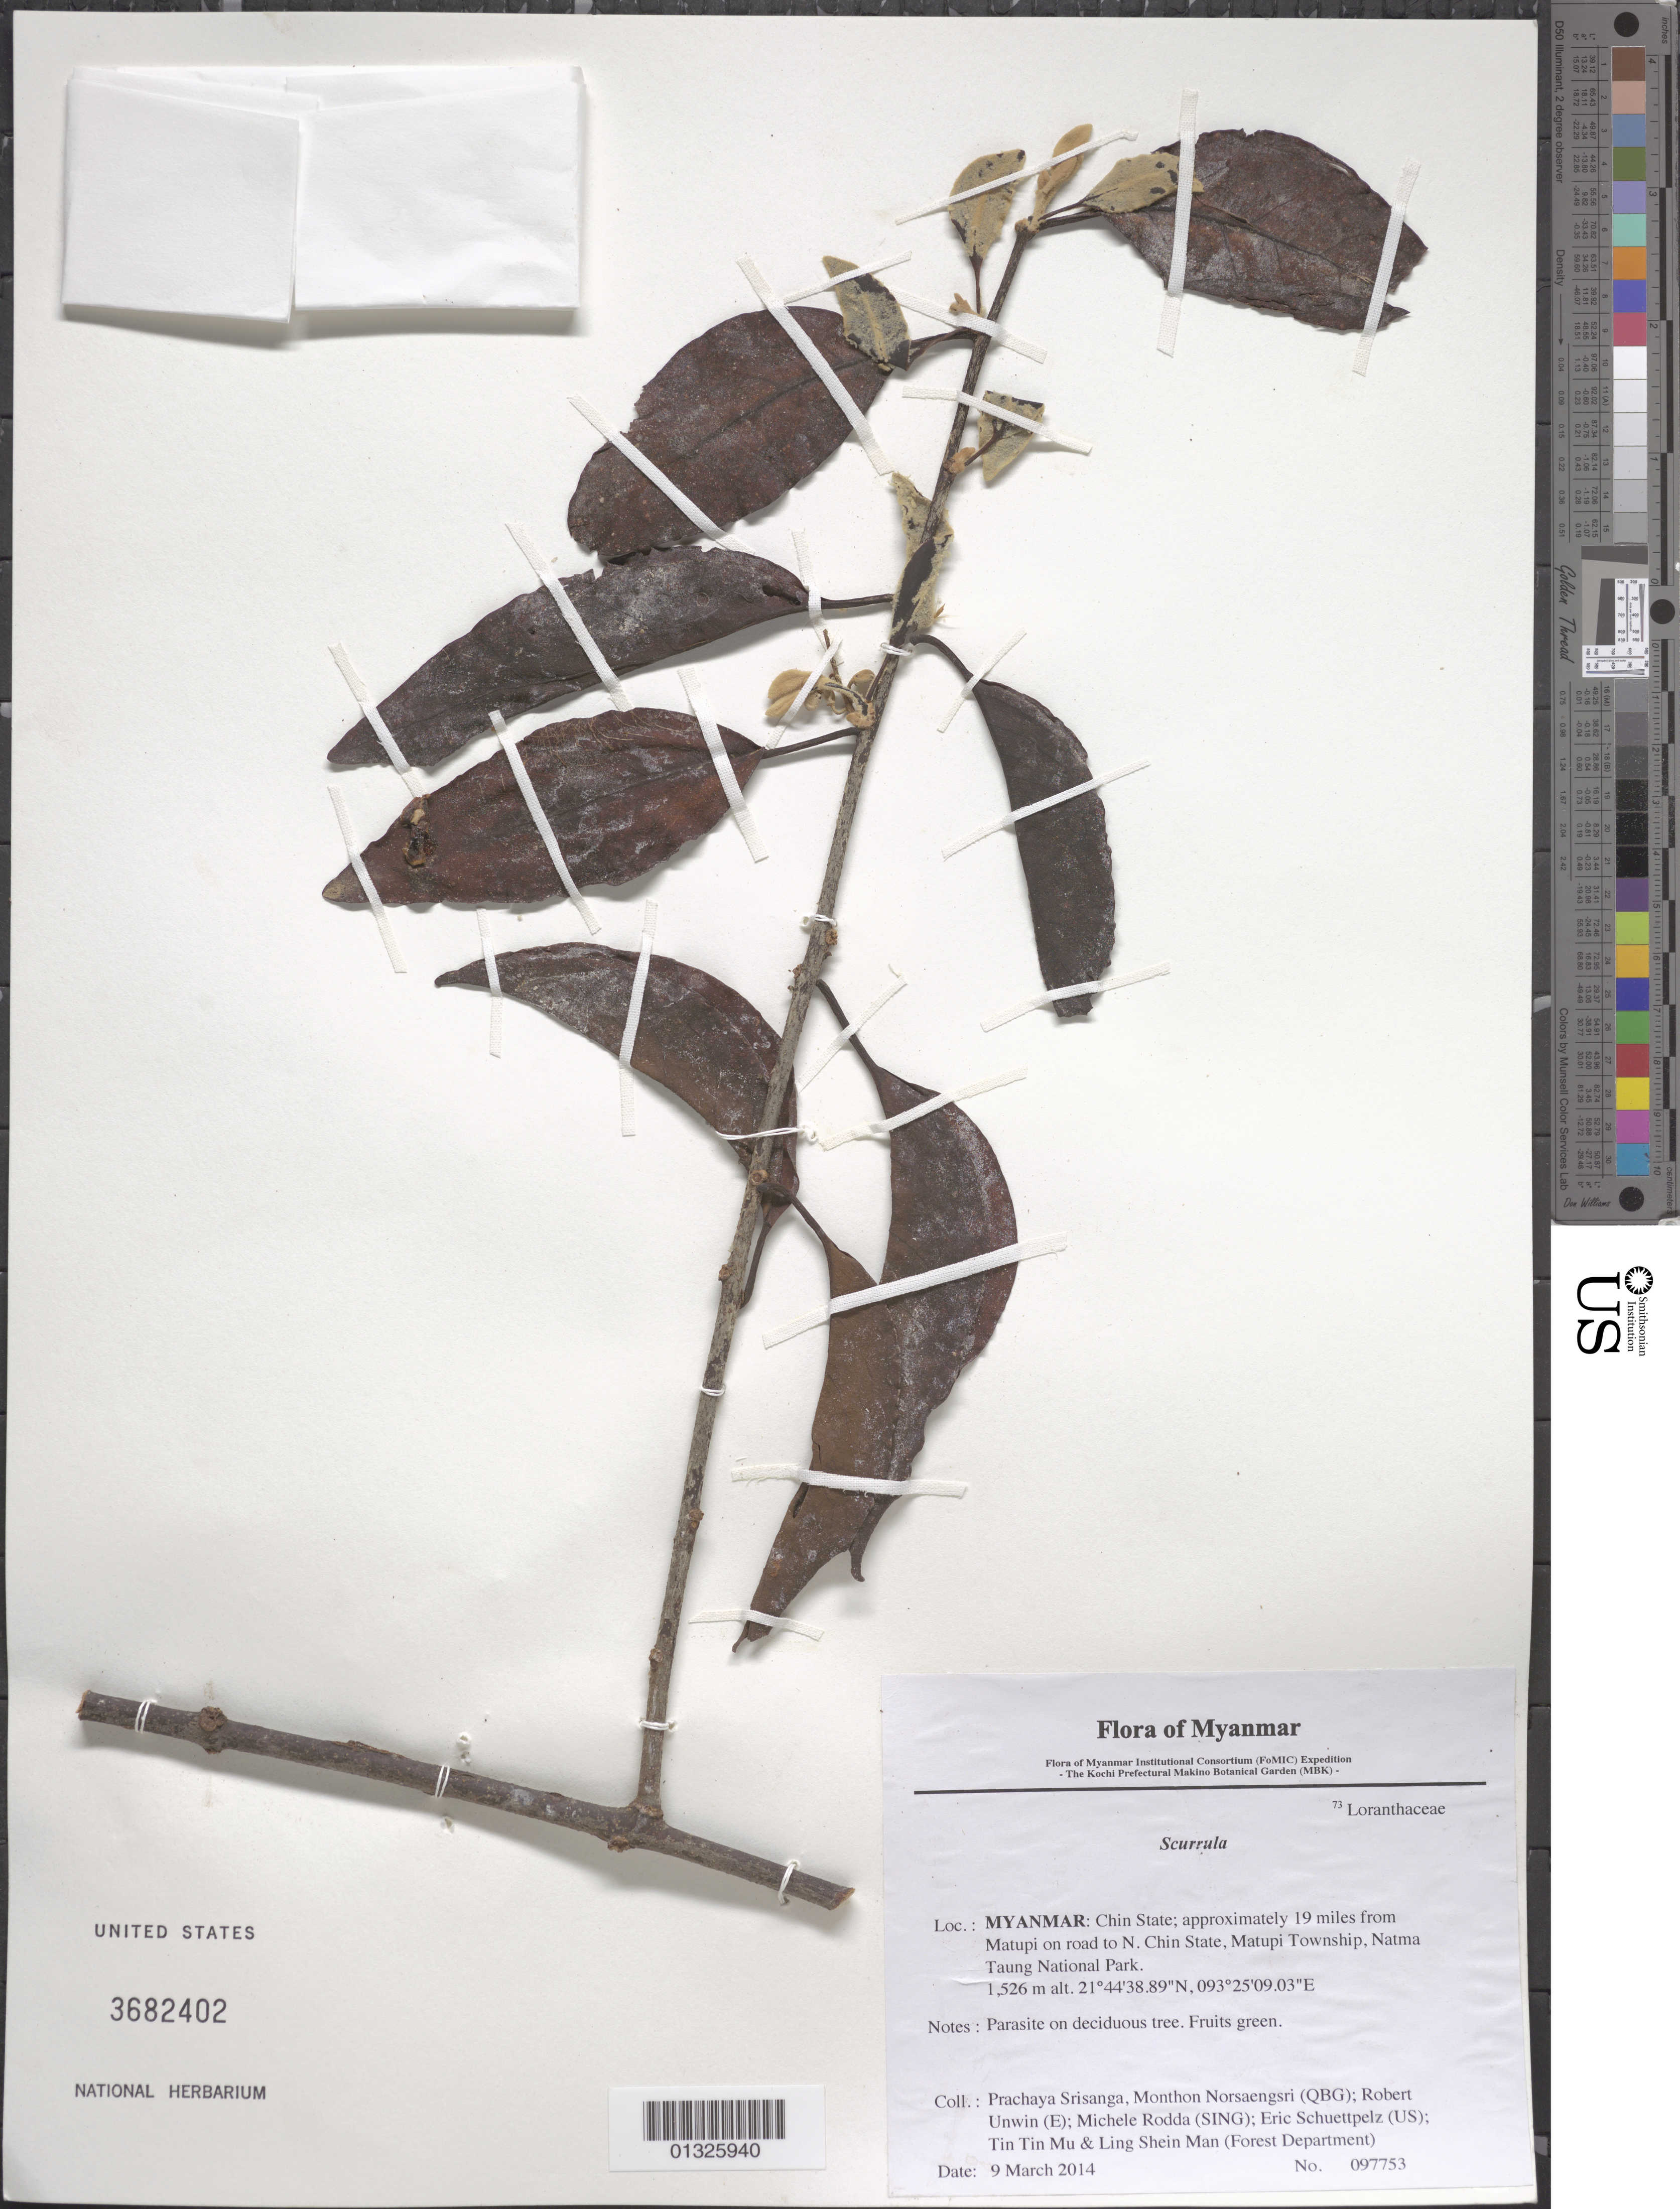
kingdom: Plantae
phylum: Tracheophyta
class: Magnoliopsida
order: Santalales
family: Loranthaceae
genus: Scurrula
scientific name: Scurrula sp.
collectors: P. Srisanga, M. Norsaengsri, R. Unwin, M. Rodda, E. Schuettpelz, Tin Tin Mu & Ling Shein Man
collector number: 97753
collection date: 2014-03-09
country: Myanmar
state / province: Chin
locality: Approximately 19 miles from Matupi on road to N. Chin State, Matupi Township, Natma Taung National Park.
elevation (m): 1526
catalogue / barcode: US 3682402